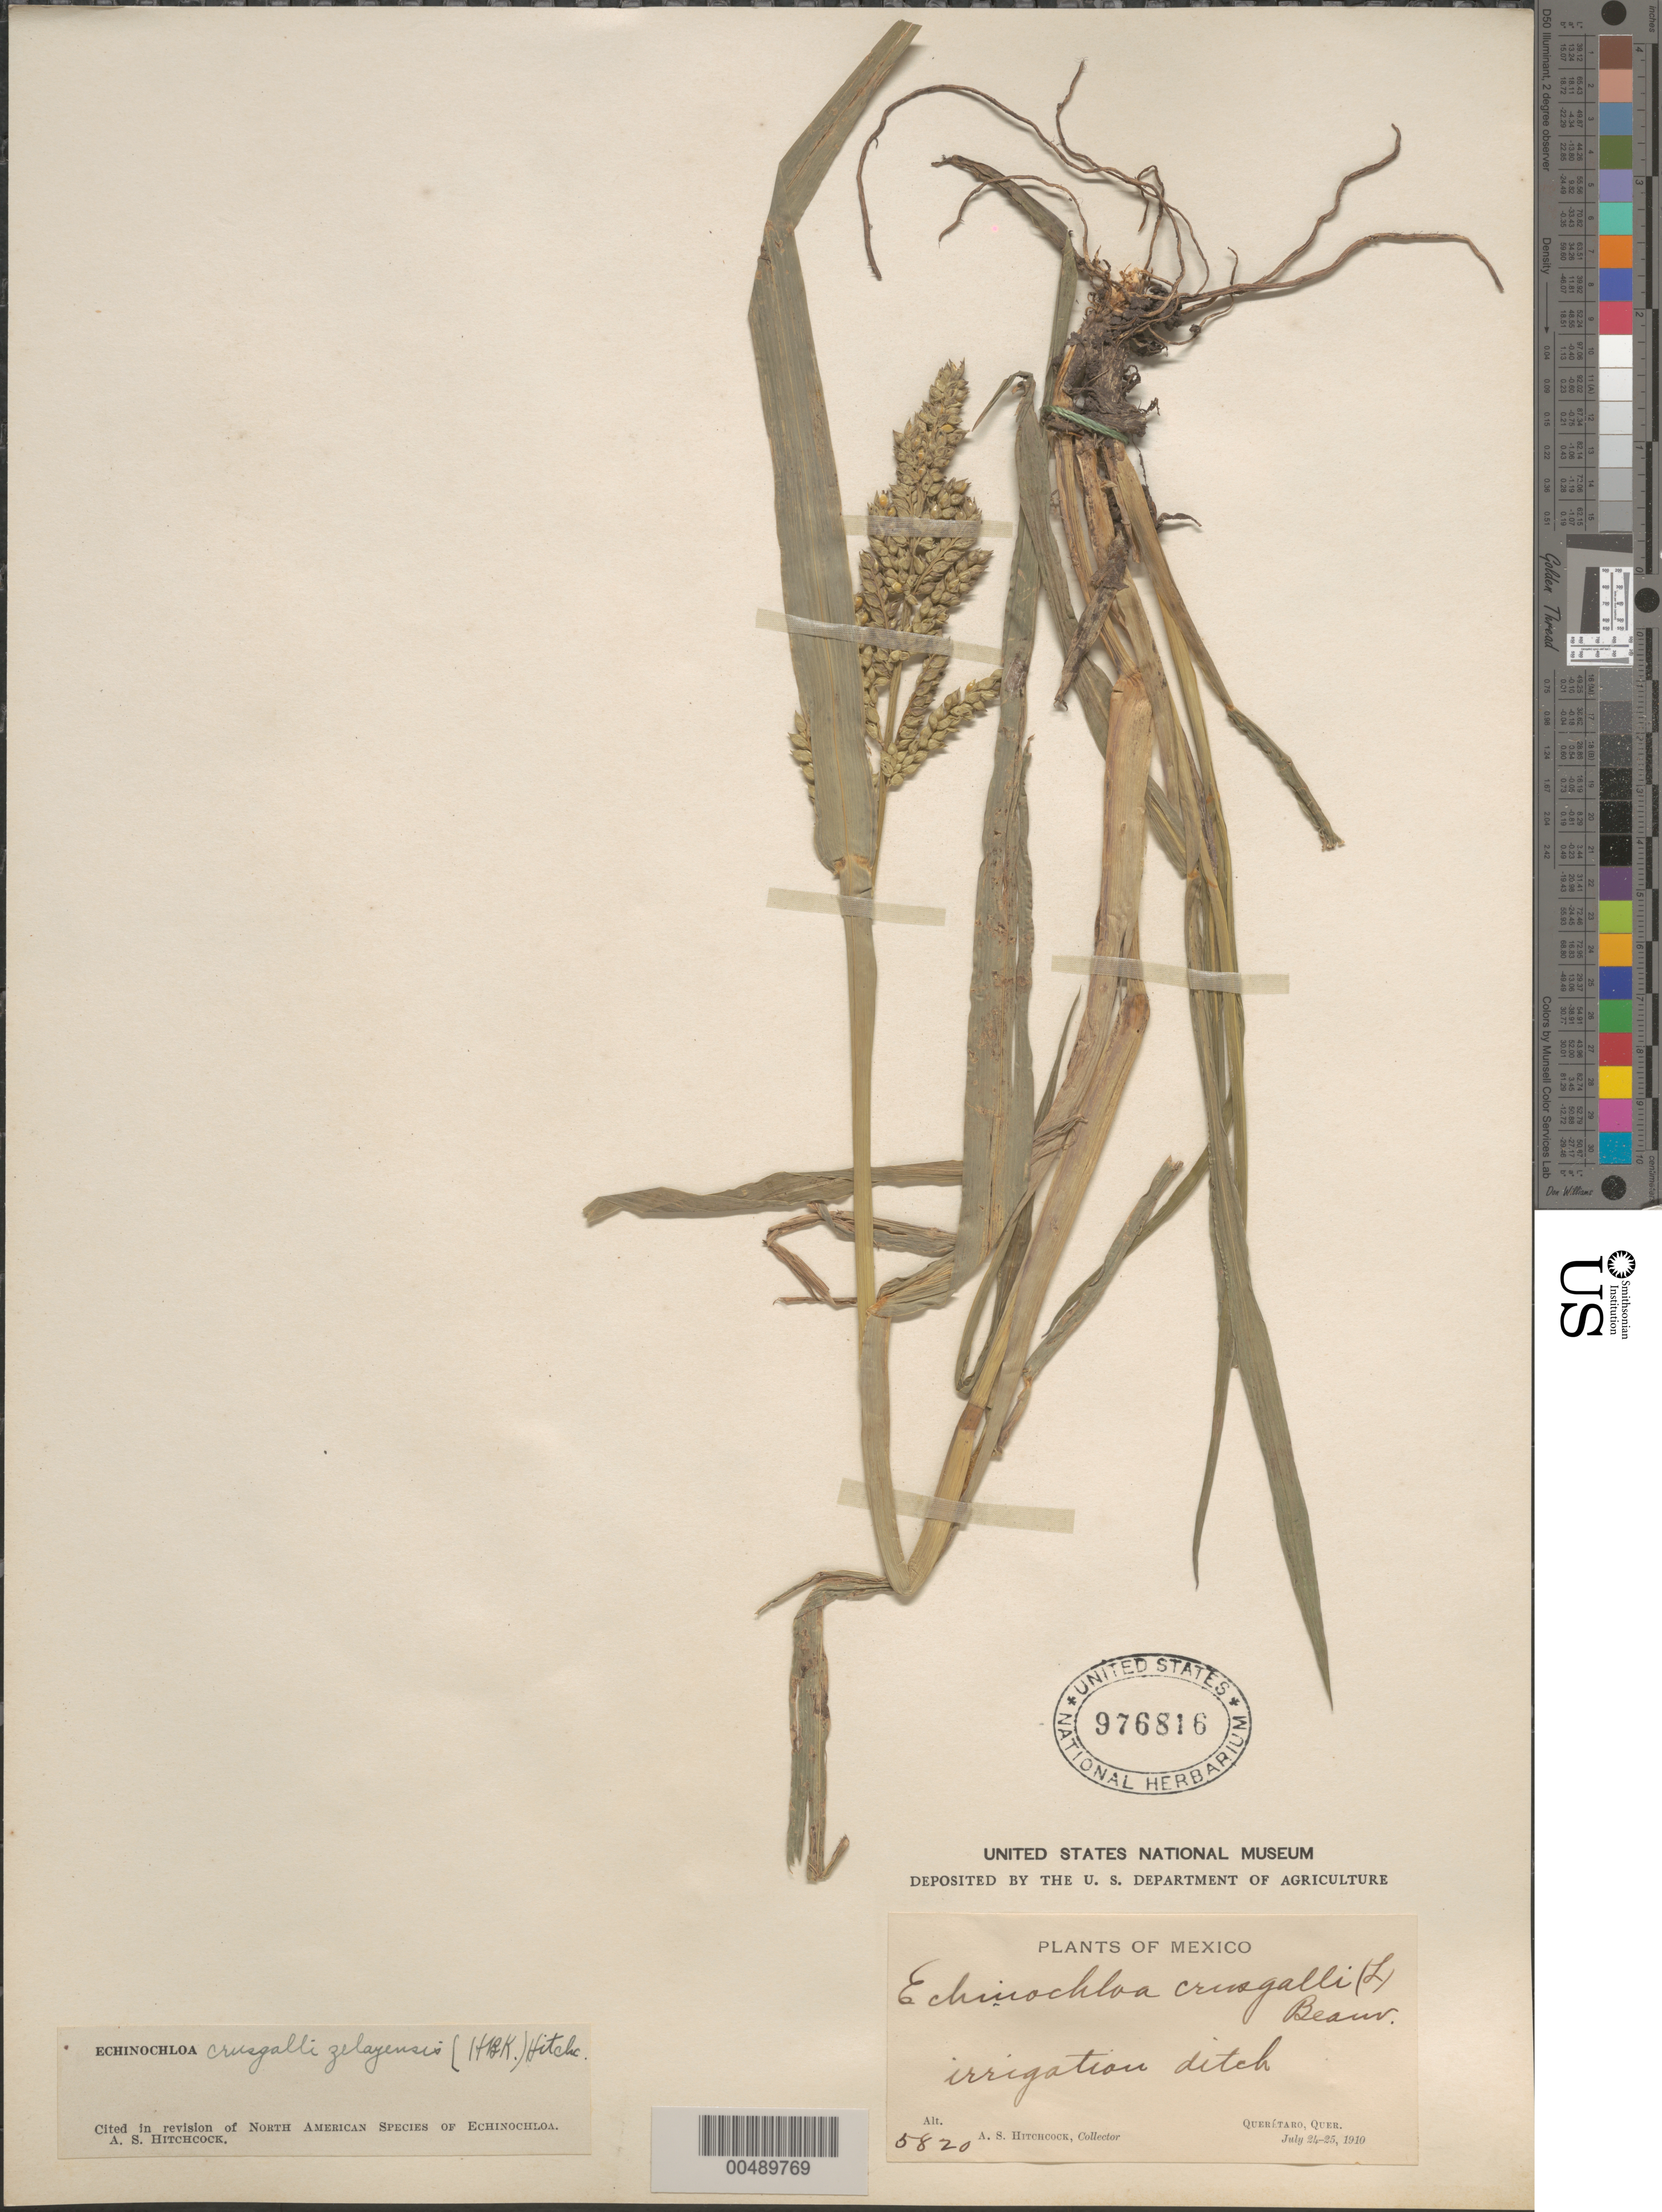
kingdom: Plantae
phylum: Tracheophyta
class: Liliopsida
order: Poales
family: Poaceae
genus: Echinochloa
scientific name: Echinochloa crus-galli var. zelayensis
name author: (Kunth) Hitchc.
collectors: A. S. Hitchcock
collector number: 5820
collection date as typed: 24 Jul 1910 to 25 Jul 1910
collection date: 1910-07-24/1910-07-25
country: Mexico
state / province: Querétaro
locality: Querétaro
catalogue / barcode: US 976816